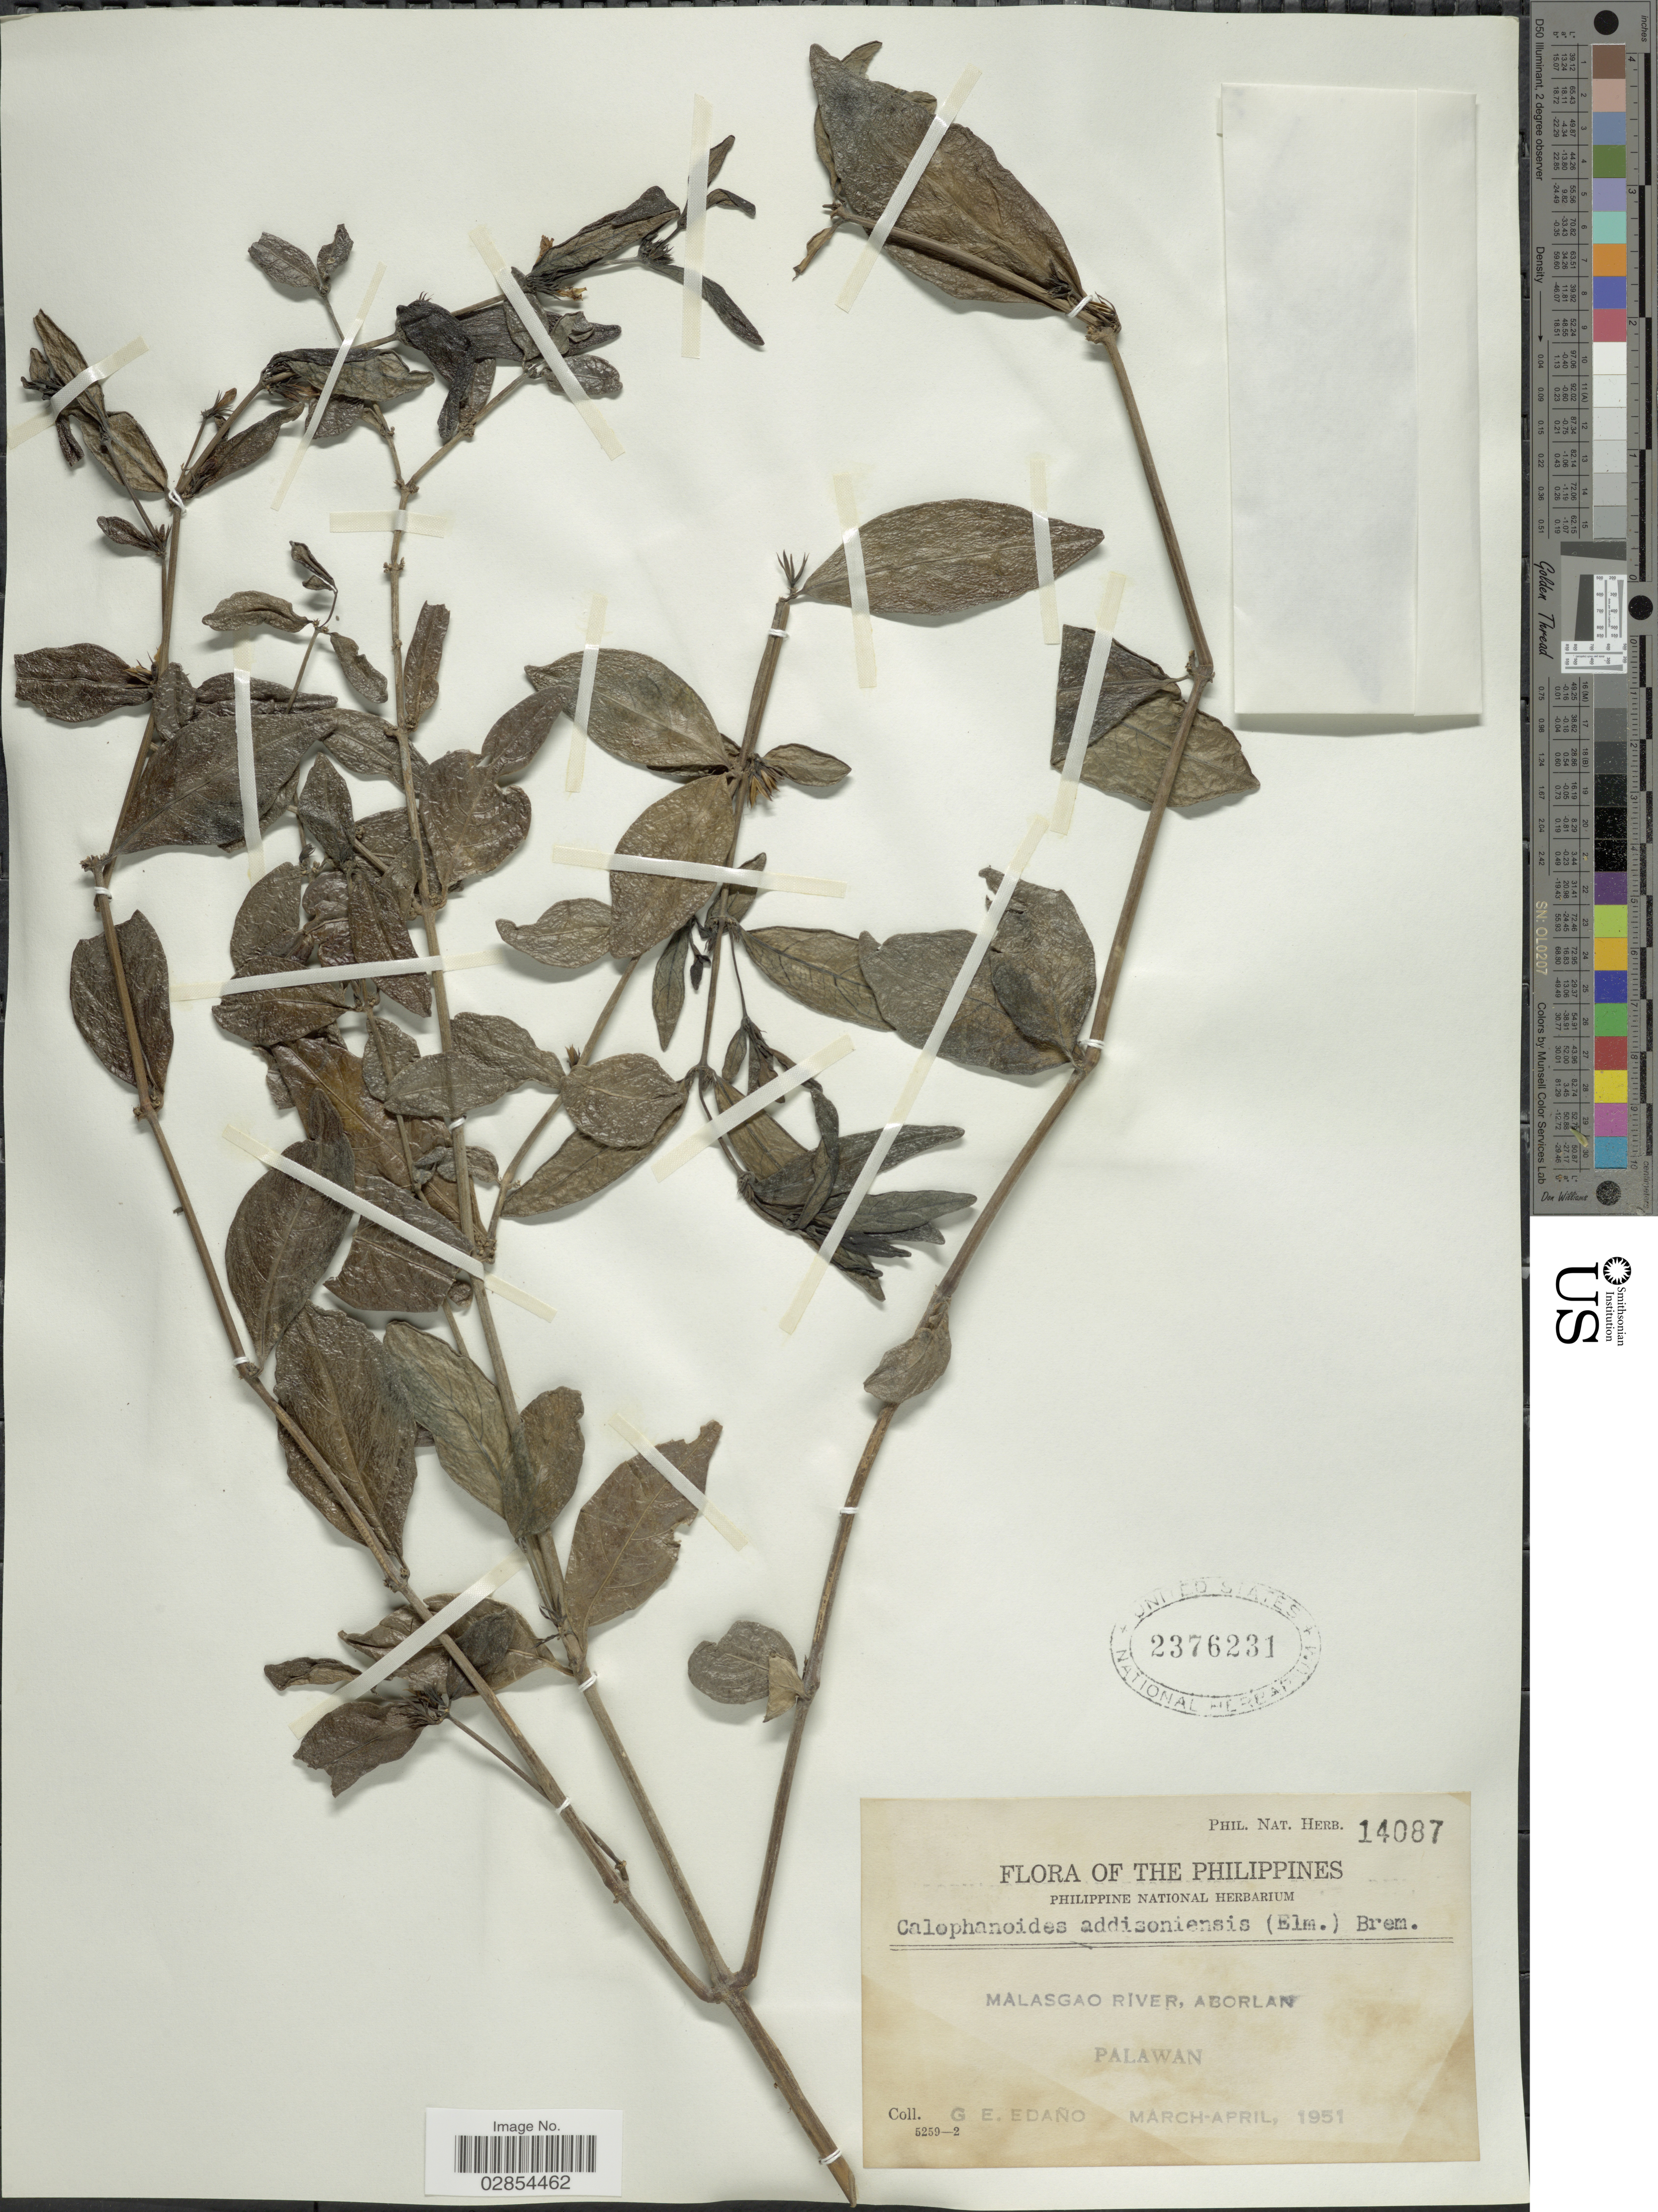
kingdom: Plantae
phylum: Tracheophyta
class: Magnoliopsida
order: Lamiales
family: Acanthaceae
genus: Justicia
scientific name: Justicia addisoniensis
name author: (Elmer) C.M. Gao & Y.F. Deng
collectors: G. E. Edaño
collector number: Phil. Nat. Herb. 14087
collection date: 1951-03/1951-04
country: Philippines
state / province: Mimaropa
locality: Malasgao River, Aborlan. Palawan.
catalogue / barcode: US 2376231